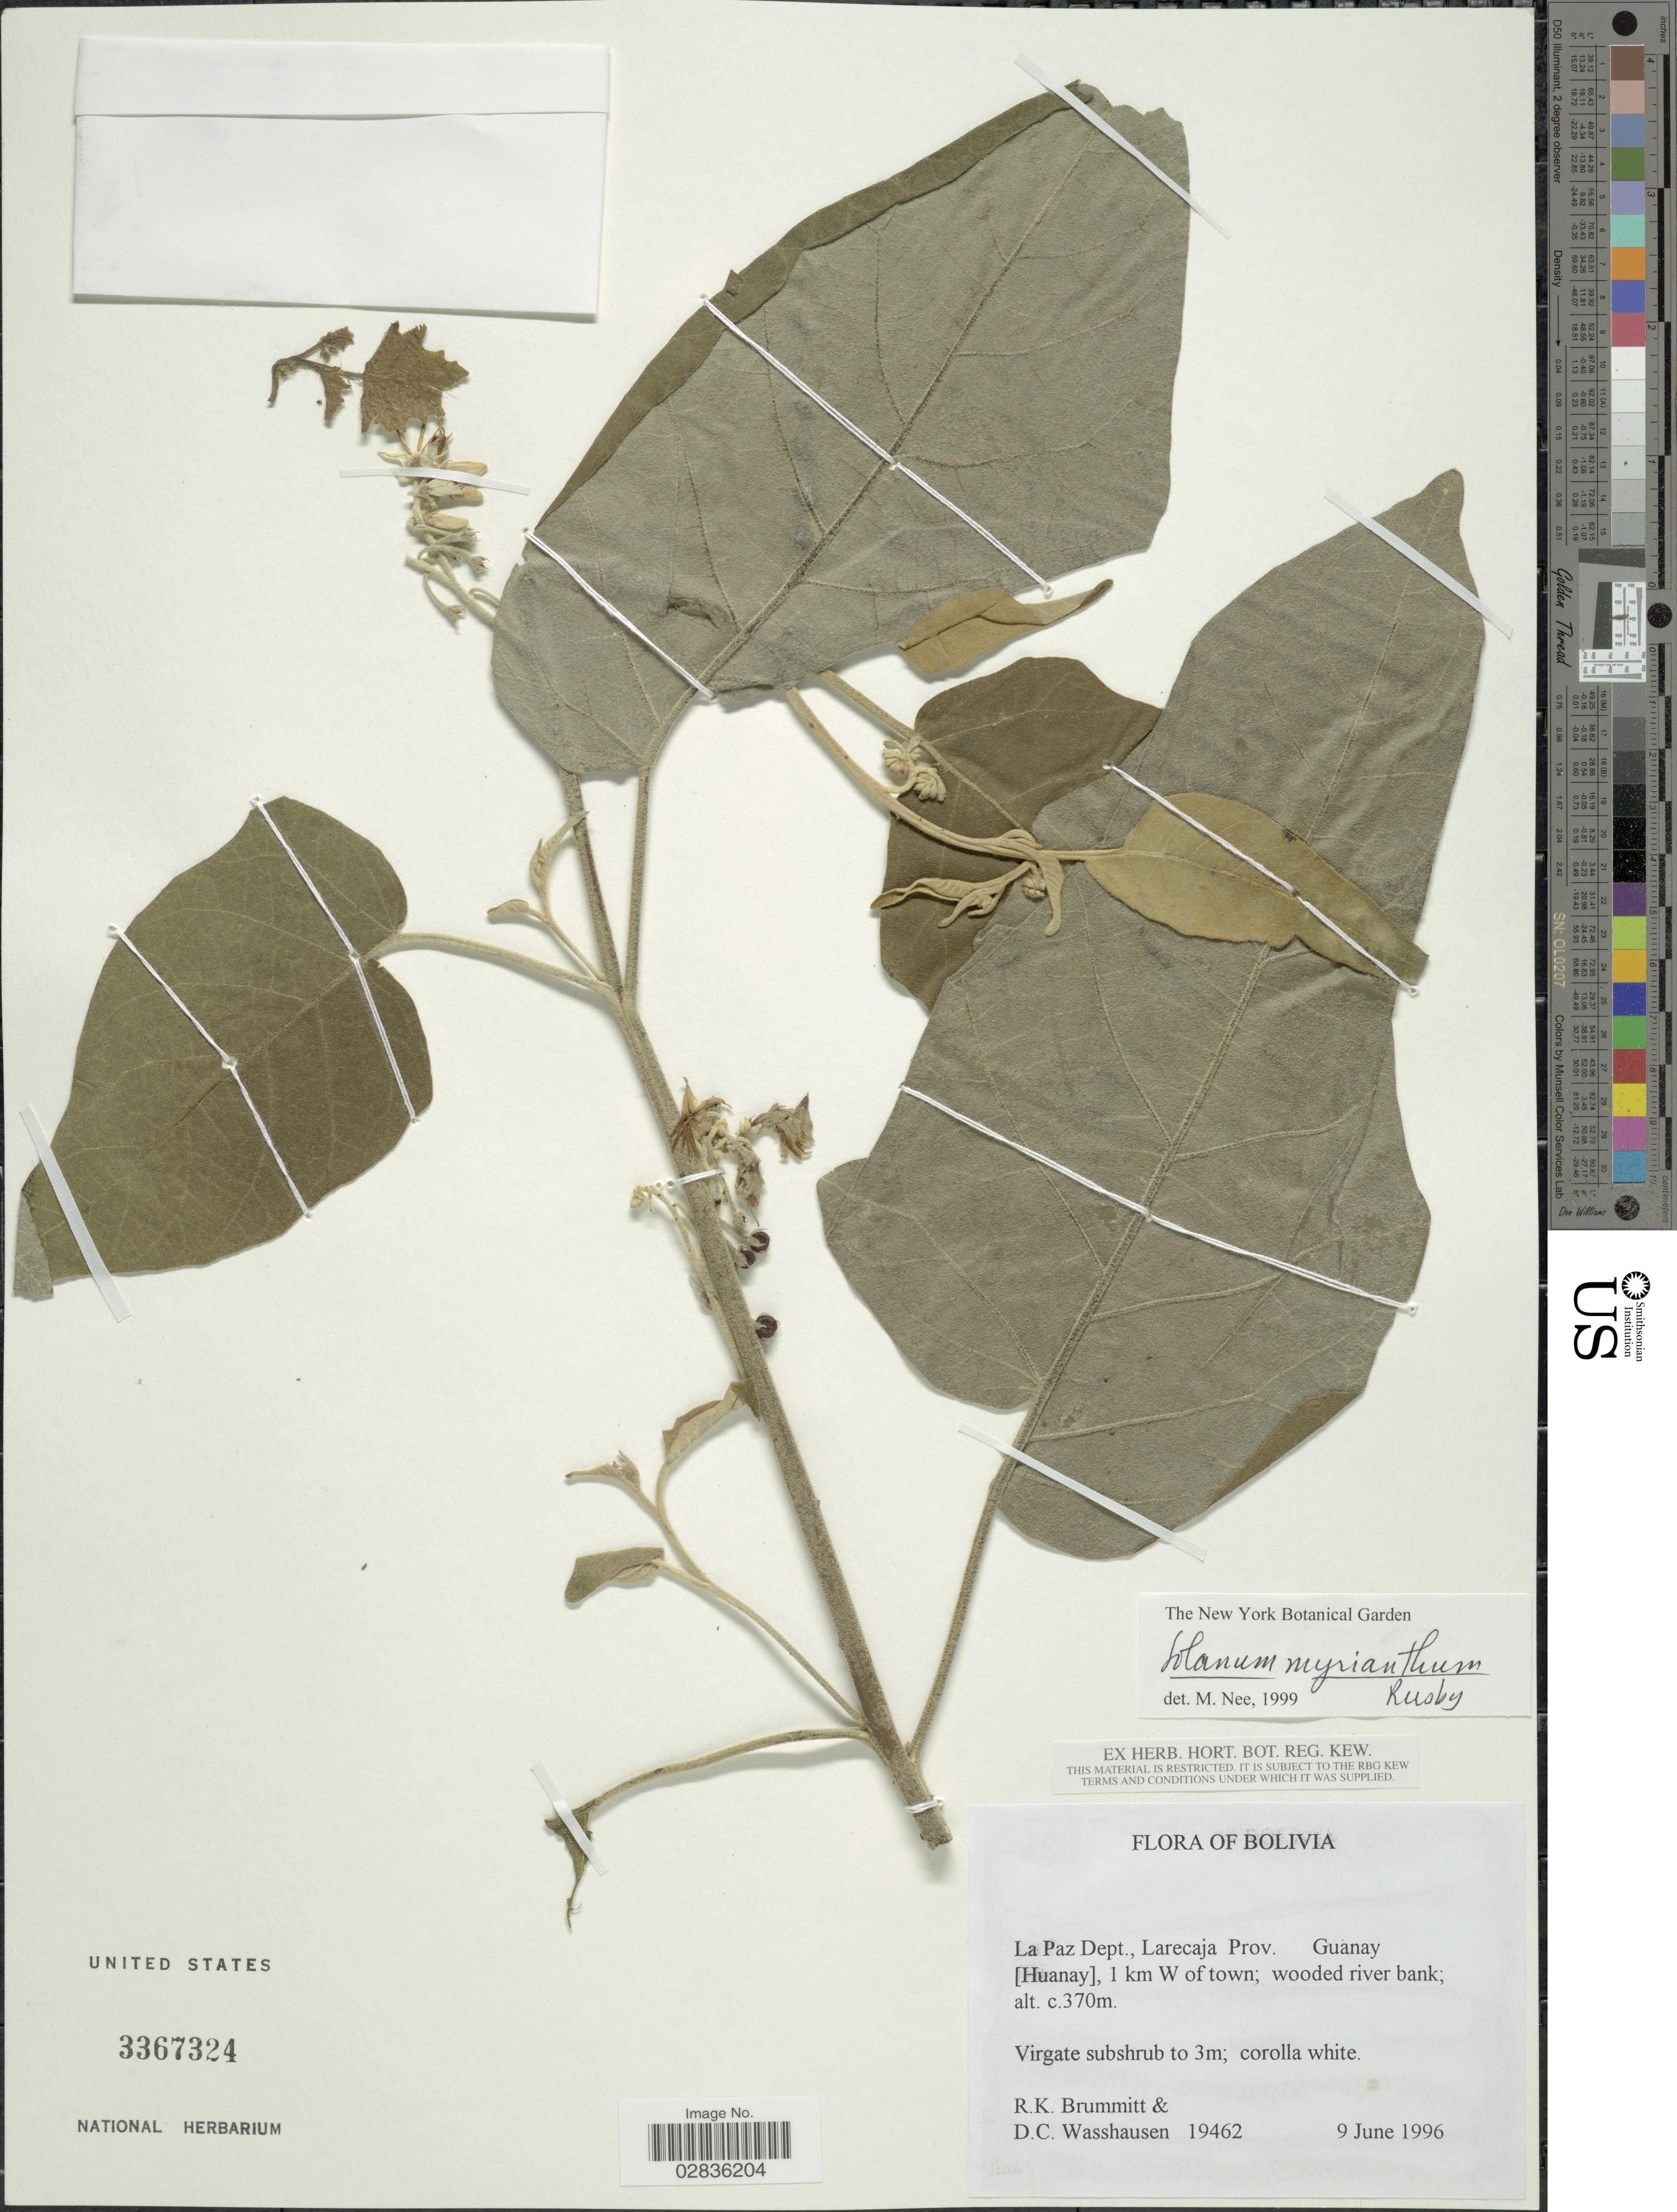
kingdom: Plantae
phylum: Tracheophyta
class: Magnoliopsida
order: Solanales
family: Solanaceae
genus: Solanum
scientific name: Solanum myrianthum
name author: Britton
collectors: R. K. Brummitt & D. C. Wasshausen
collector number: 19462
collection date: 1996-06-09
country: Bolivia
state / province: La Paz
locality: La Paz Dept., Larecaja Prov. Guanay [Huanay], 1 km W of town.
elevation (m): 370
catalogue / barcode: US 3367324